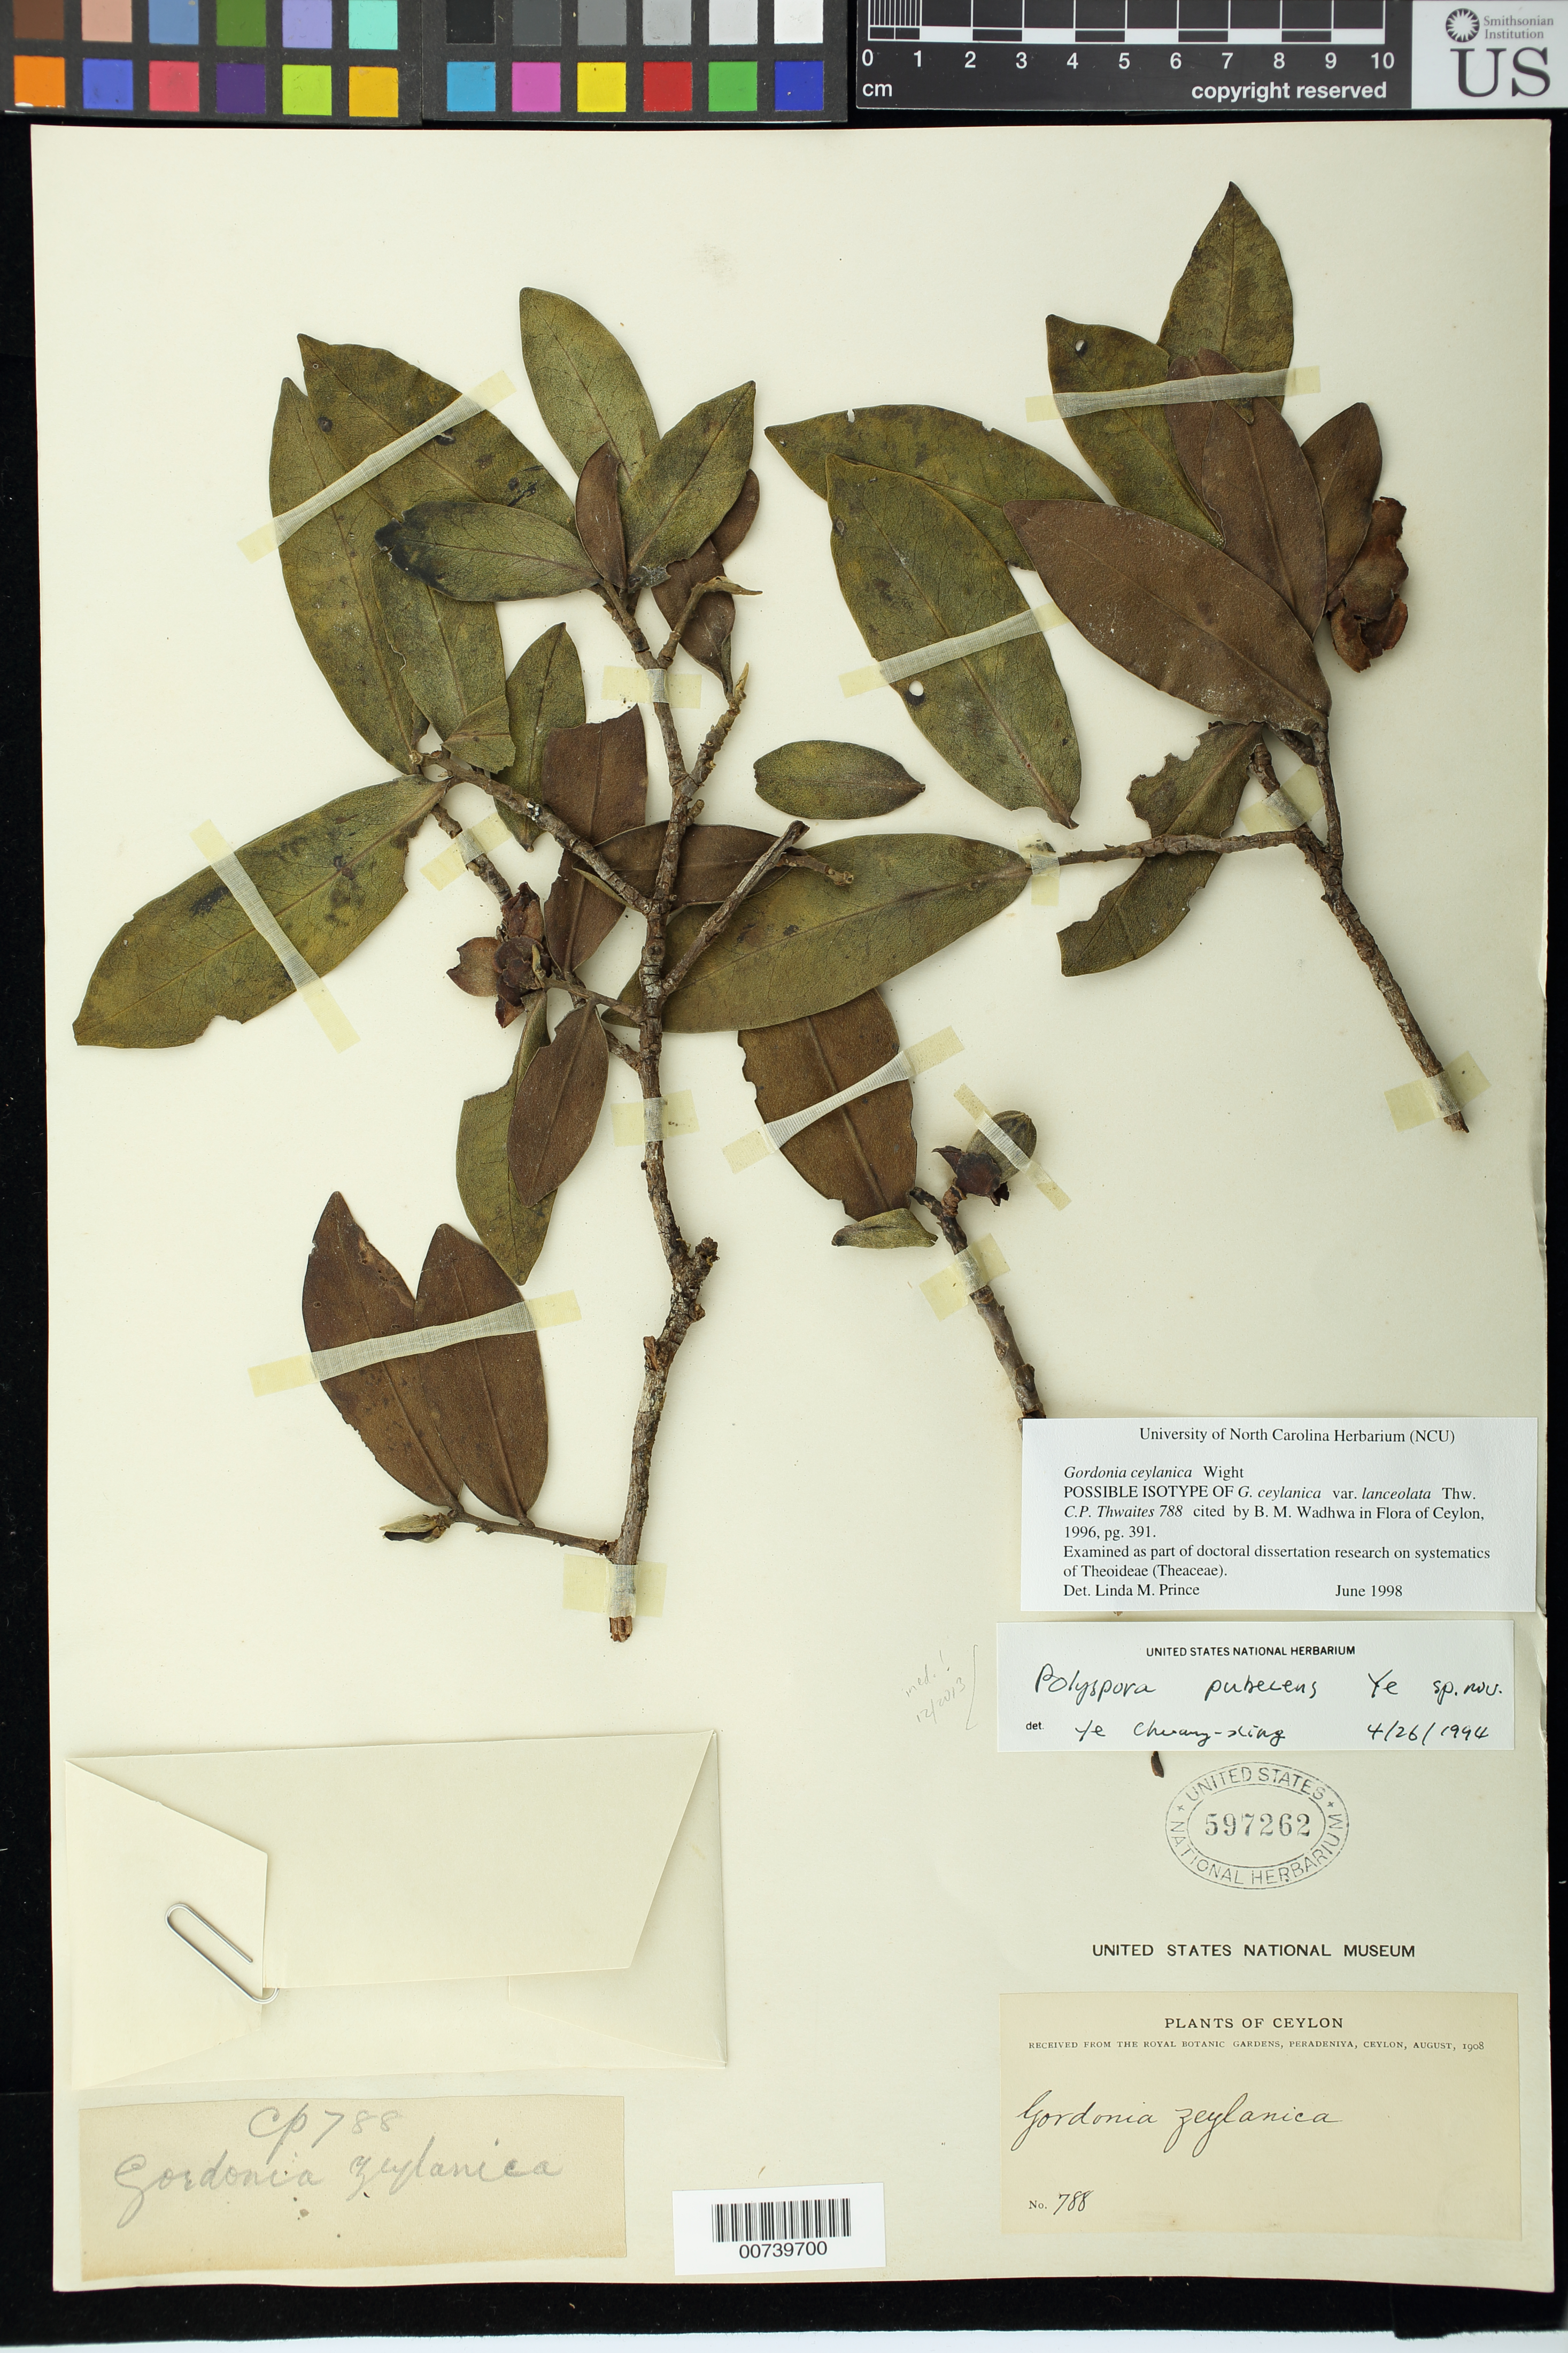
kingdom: Plantae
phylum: Tracheophyta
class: Magnoliopsida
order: Ericales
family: Theaceae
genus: Gordonia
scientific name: Gordonia ceylanica var. lanceolata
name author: Thwaites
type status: Type Collection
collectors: G. H. K. Thwaites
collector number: CP 788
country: Sri Lanka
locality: Ceylon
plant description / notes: Annotated by C.X. Ye (1994) as "Polyspora pubescens Ye sp. nov.", an ined. name apparently never published.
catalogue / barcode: US 597262